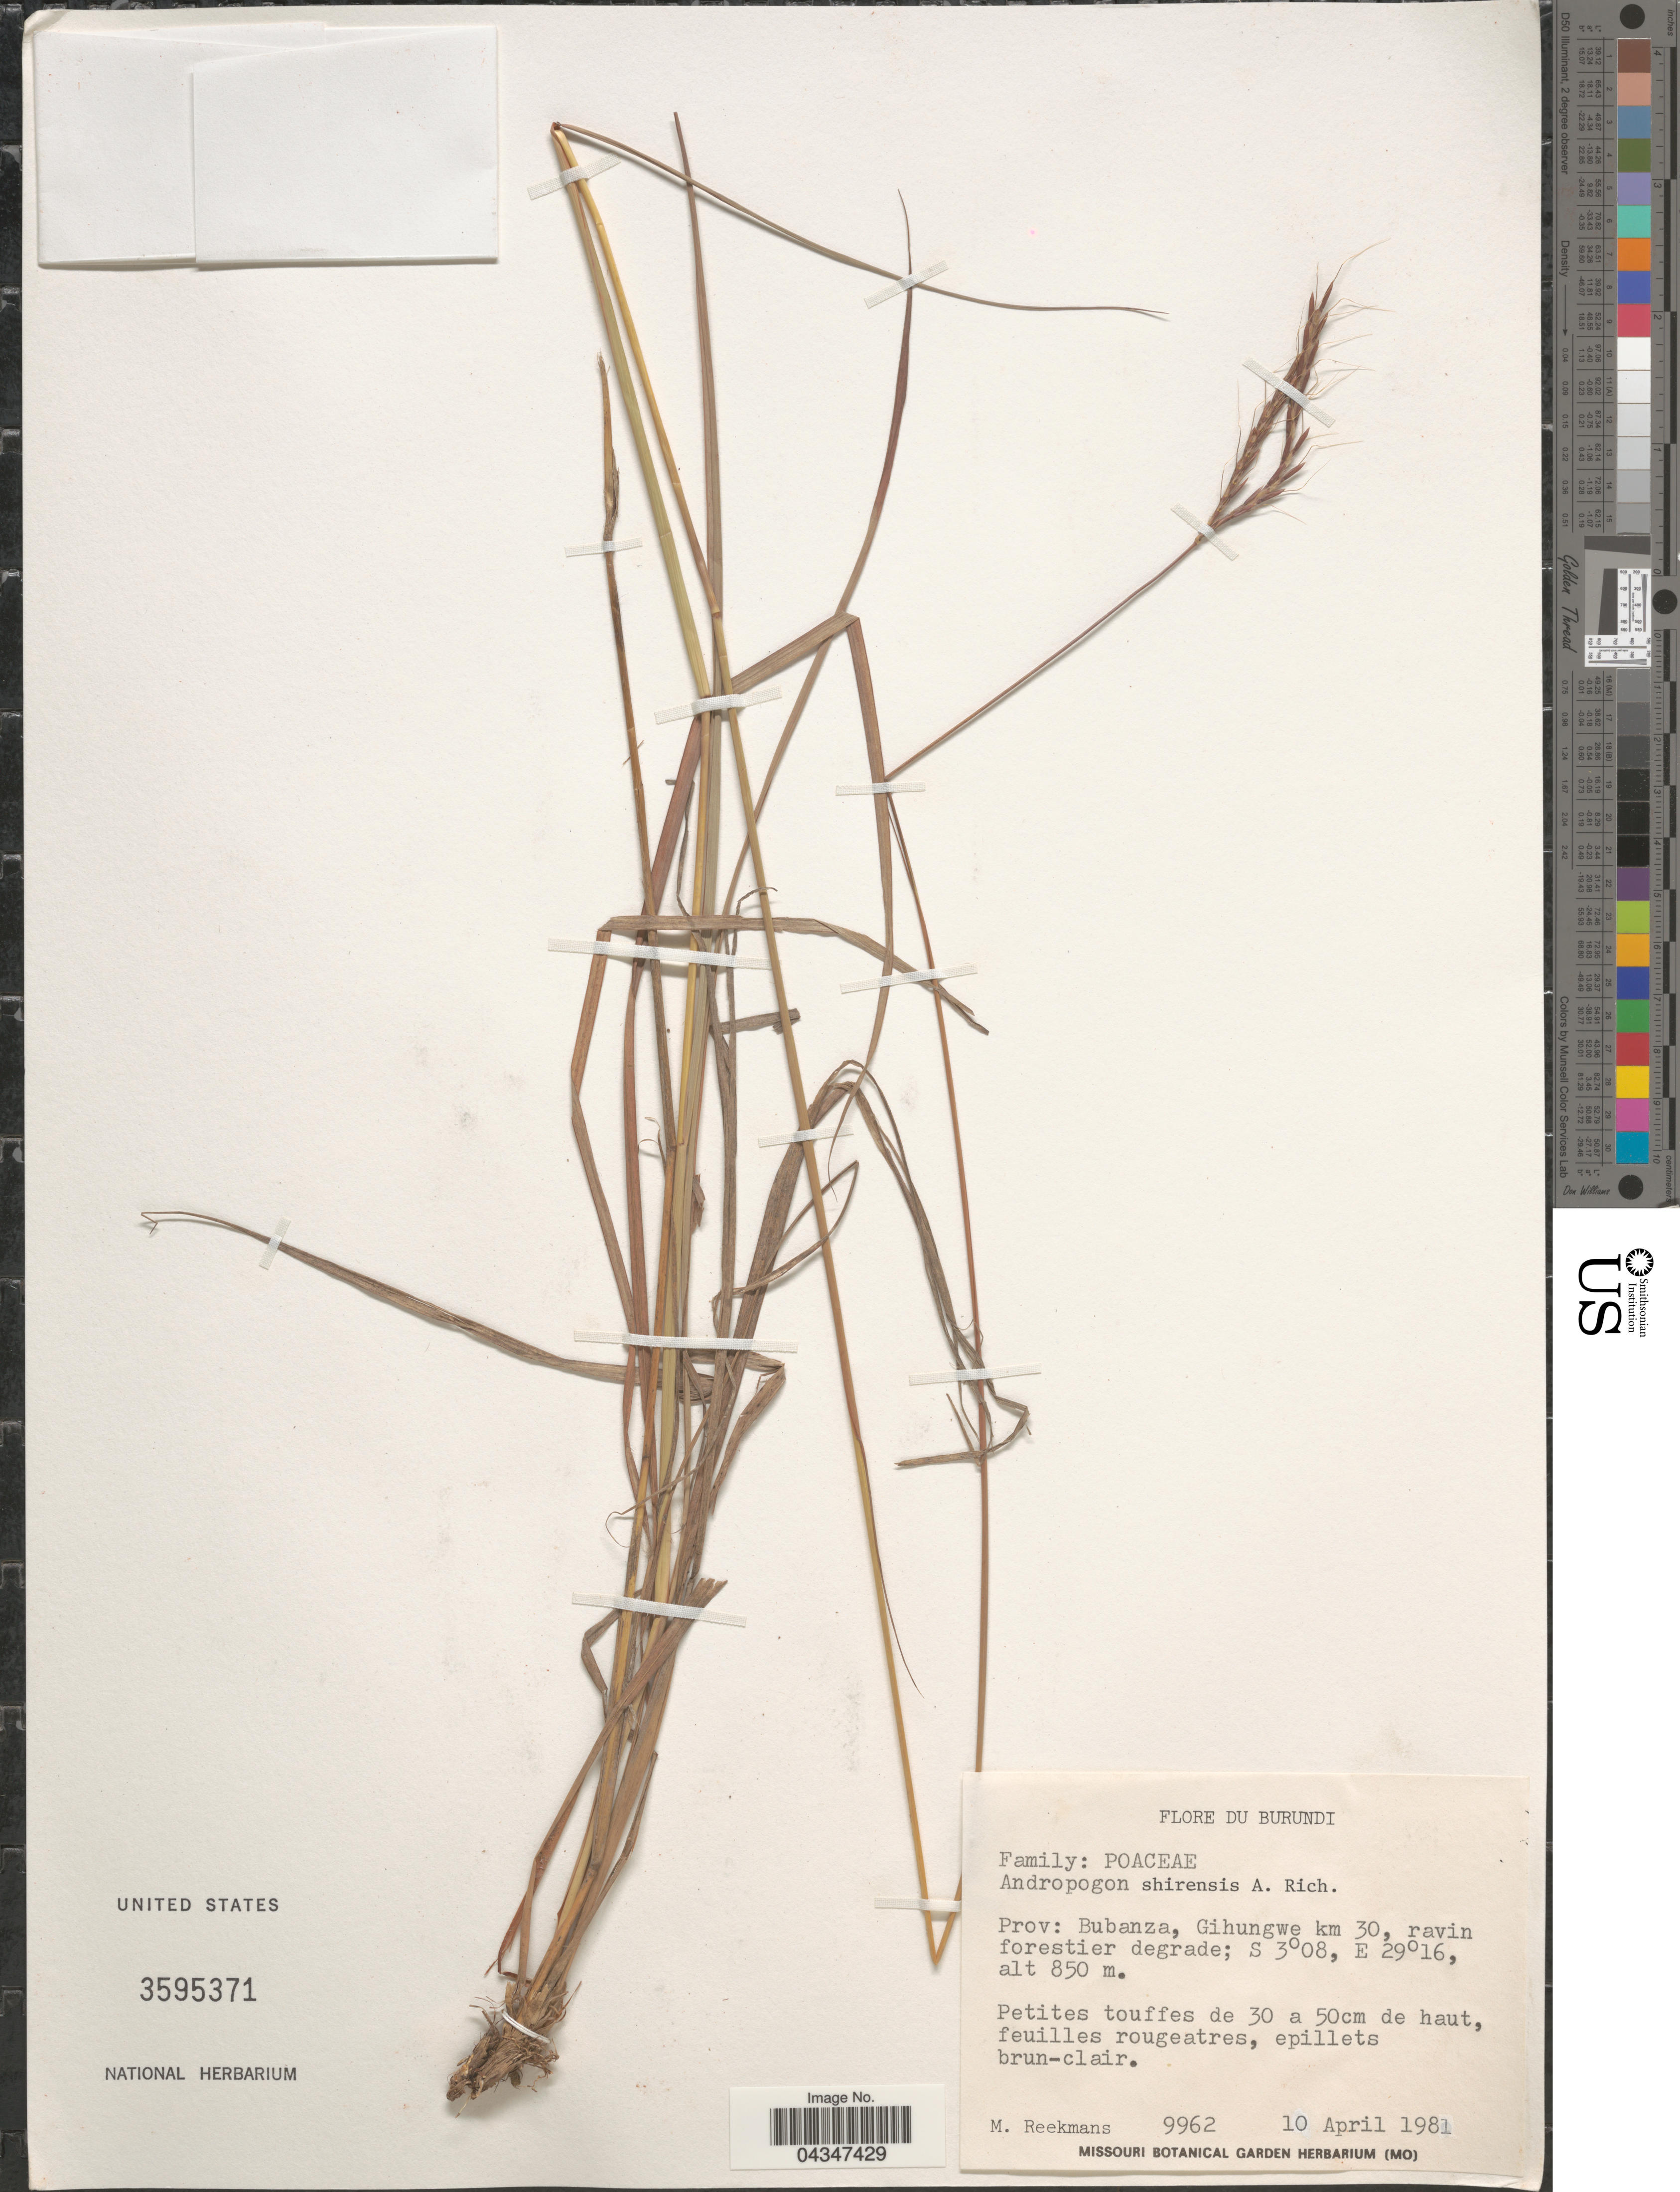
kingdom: Plantae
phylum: Tracheophyta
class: Liliopsida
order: Poales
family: Poaceae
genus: Andropogon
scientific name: Andropogon schirensis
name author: Hochst. ex A. Rich.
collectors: M. Reekmans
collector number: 9962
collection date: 1981-04-10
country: Burundi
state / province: Bubanza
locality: Gihungwe km 30, ravin forestier degrade.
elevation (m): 850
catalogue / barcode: US 3595371